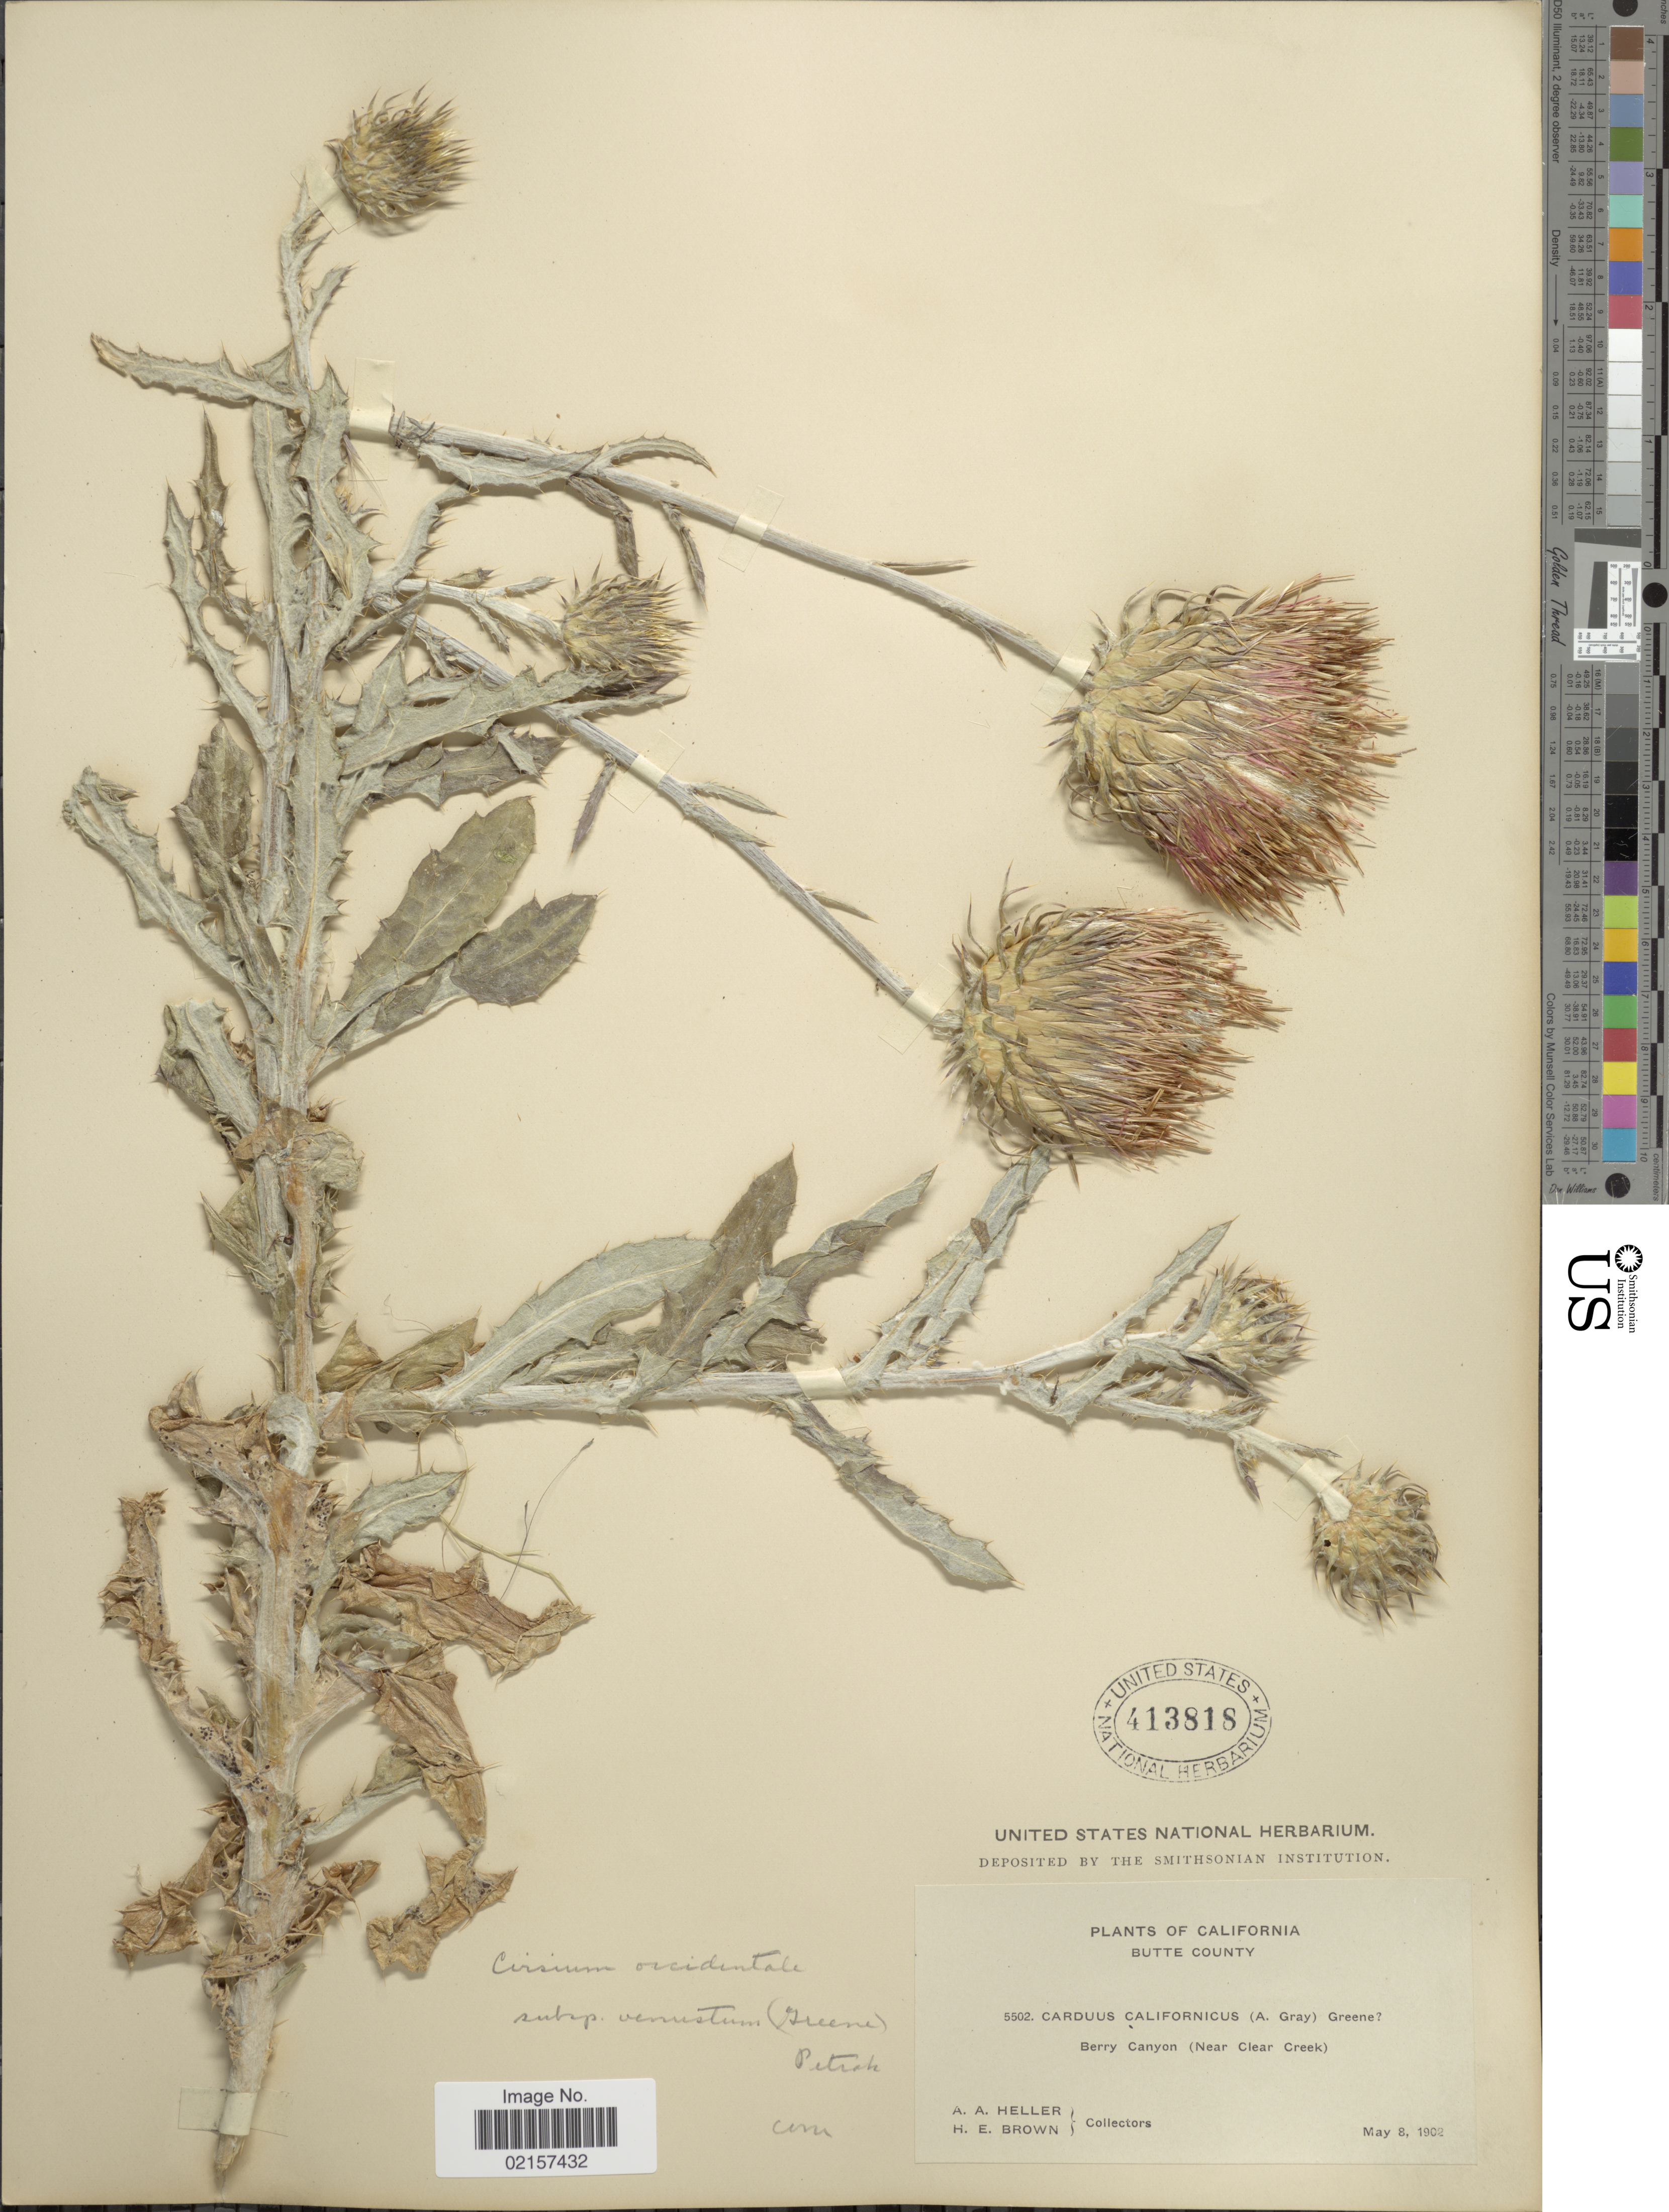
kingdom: Plantae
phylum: Tracheophyta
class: Magnoliopsida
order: Asterales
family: Asteraceae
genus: Cirsium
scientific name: Cirsium occidentale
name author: (Nutt.) Jeps.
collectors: A. A. Heller & H. E. Brown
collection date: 1902-05-08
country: United States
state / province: California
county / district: Butte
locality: Butte County, Berry Canyon (near Clear Creek)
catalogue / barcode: US 413818